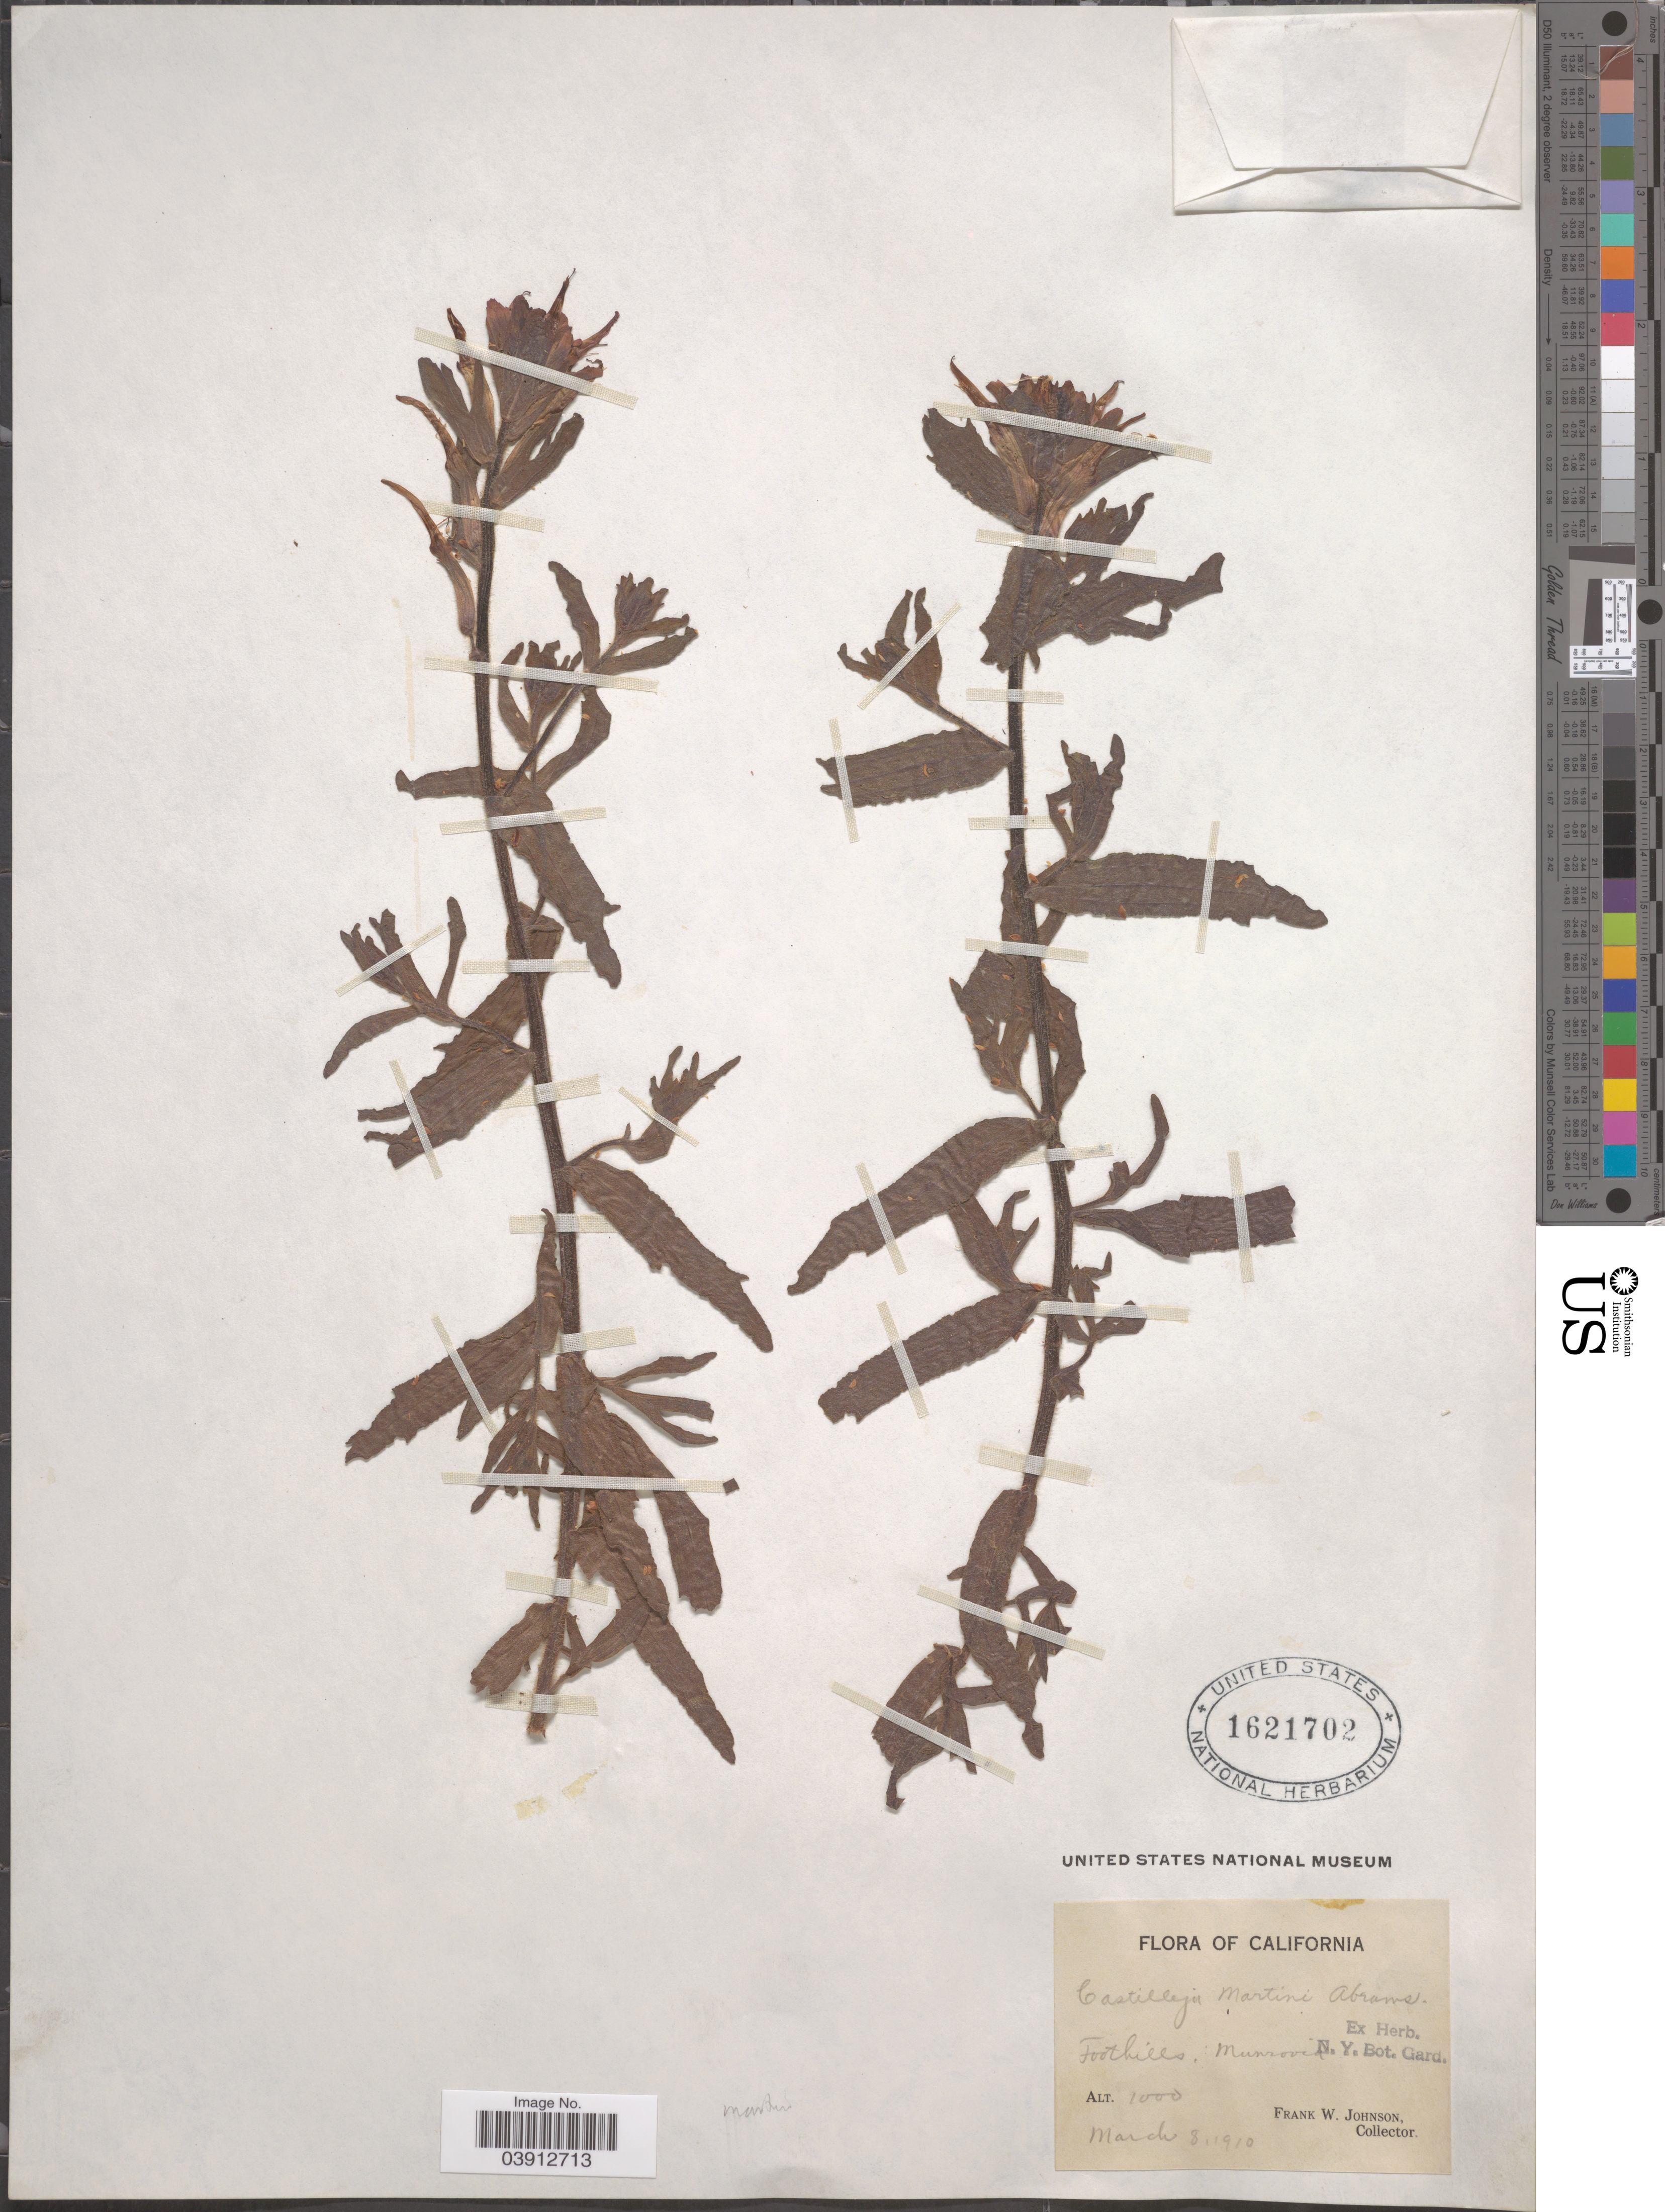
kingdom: Plantae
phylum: Tracheophyta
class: Magnoliopsida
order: Lamiales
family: Orobanchaceae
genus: Castilleja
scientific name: Castilleja martinii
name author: Abrams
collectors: F. W. Johnson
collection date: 1910-03-08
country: United States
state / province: California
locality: Foothills, Monrovia.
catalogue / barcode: US 1621702